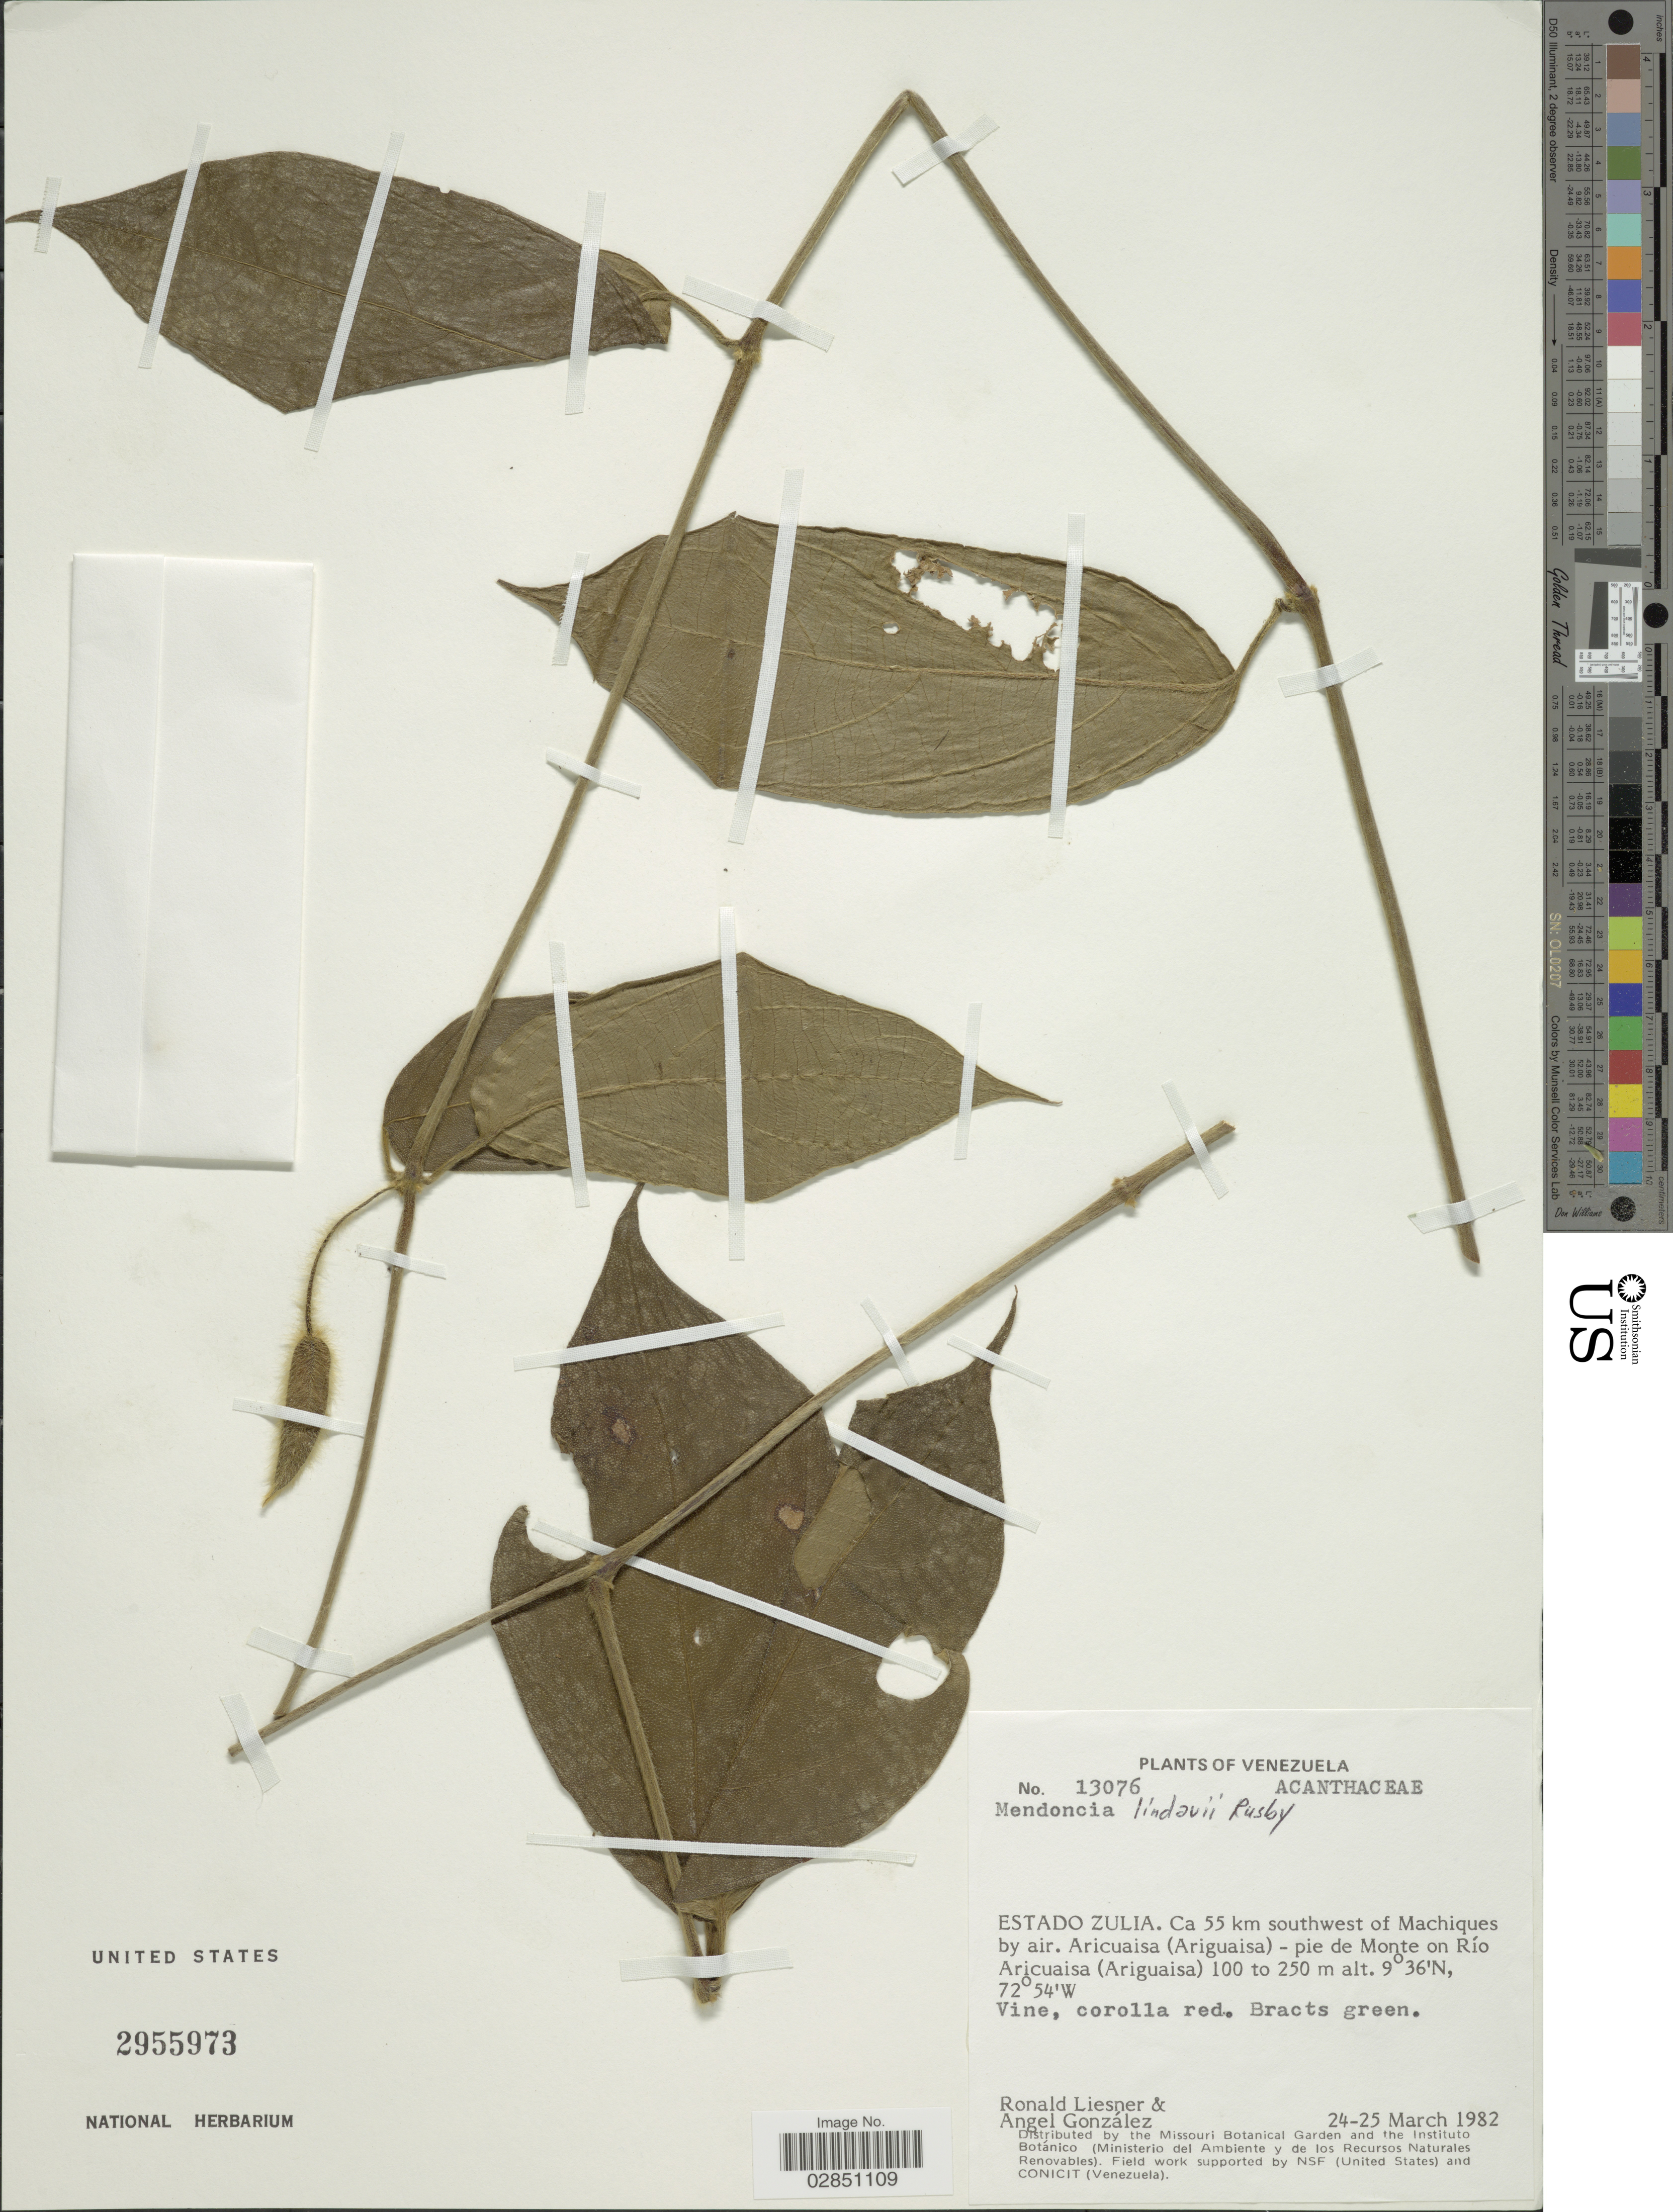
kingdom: Plantae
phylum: Tracheophyta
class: Magnoliopsida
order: Lamiales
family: Acanthaceae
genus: Mendoncia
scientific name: Mendoncia lindavii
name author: Rusby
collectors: R. L. Liesner & A. C. González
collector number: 13076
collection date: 1982-03-24/1982-03-25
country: Venezuela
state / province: Zulia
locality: Ca. 55 km southwest of Machiques by air. Aricuaisa (Ariguaisa)-pie de Monte on Río Aricuaisa (Ariguaisa).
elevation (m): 100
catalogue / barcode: US 2955973